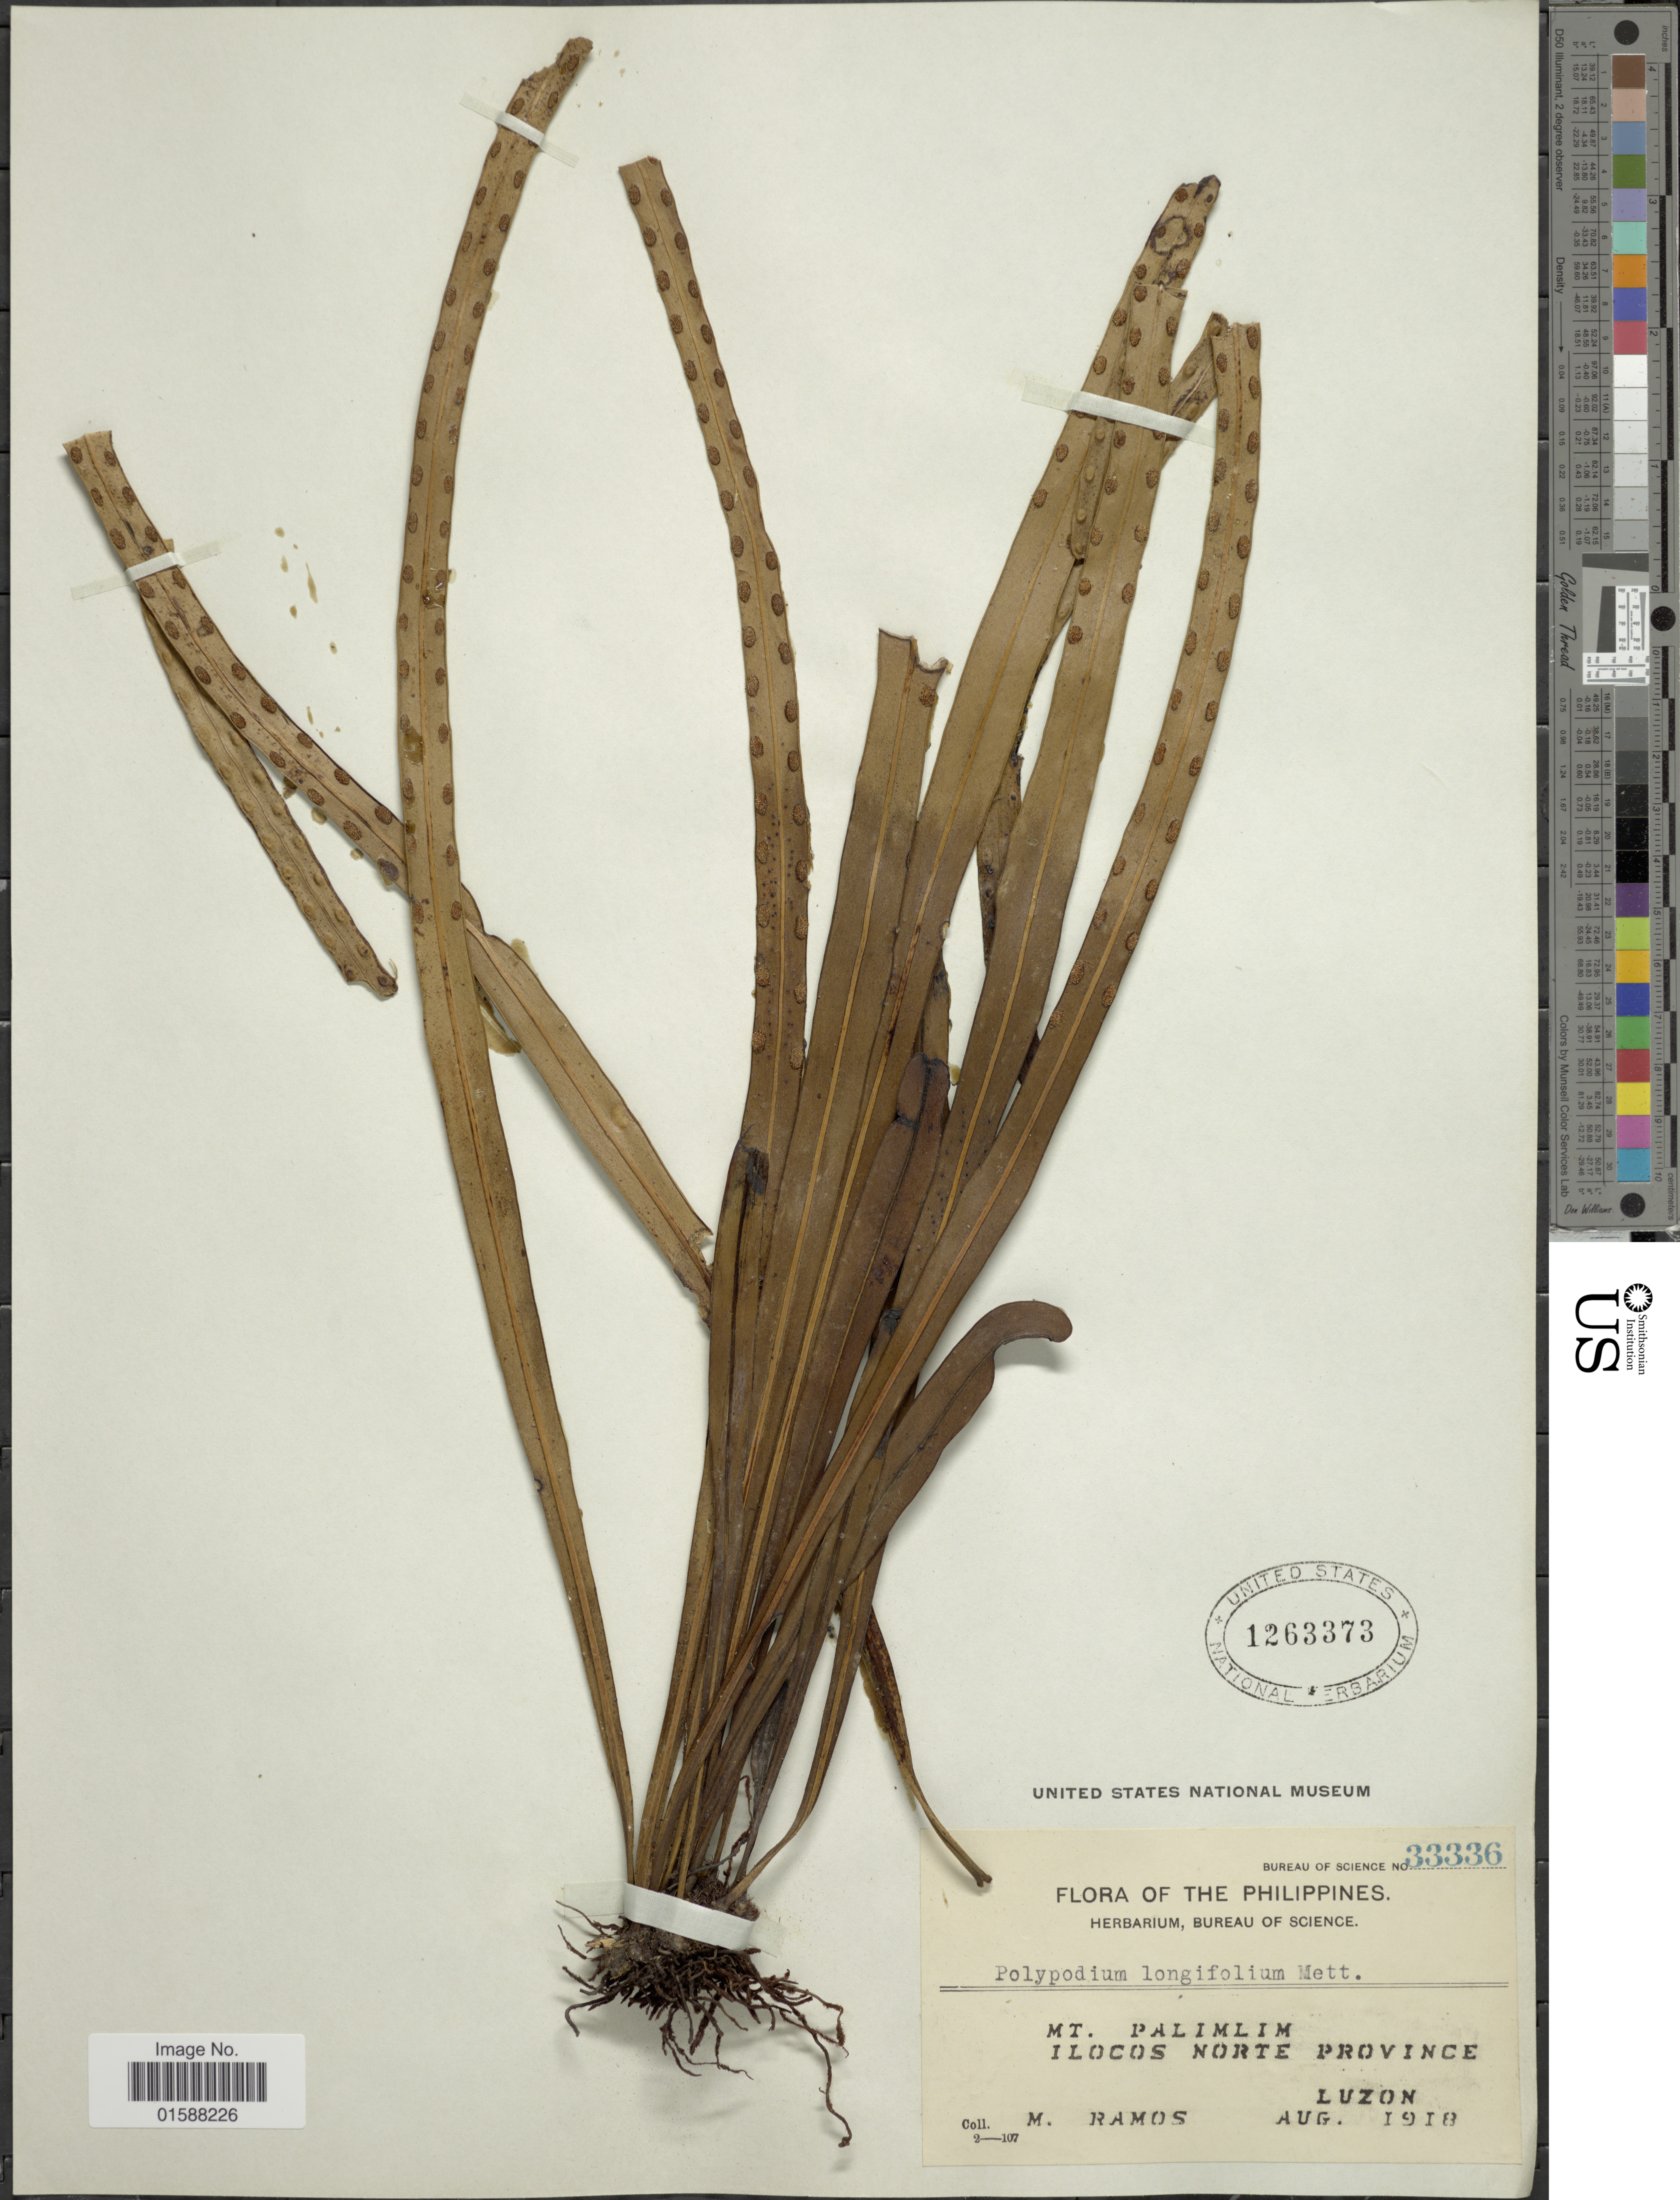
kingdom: Plantae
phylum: Tracheophyta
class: Polypodiopsida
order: Polypodiales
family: Polypodiaceae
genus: Lepisorus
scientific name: Lepisorus longifolius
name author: (Blume) Holttum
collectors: M. Ramos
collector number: Bureau of Science 33336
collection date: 1918-08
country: Philippines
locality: Mt. Palimlim. Ilocos Norte Province, Luzon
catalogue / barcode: US 1263373